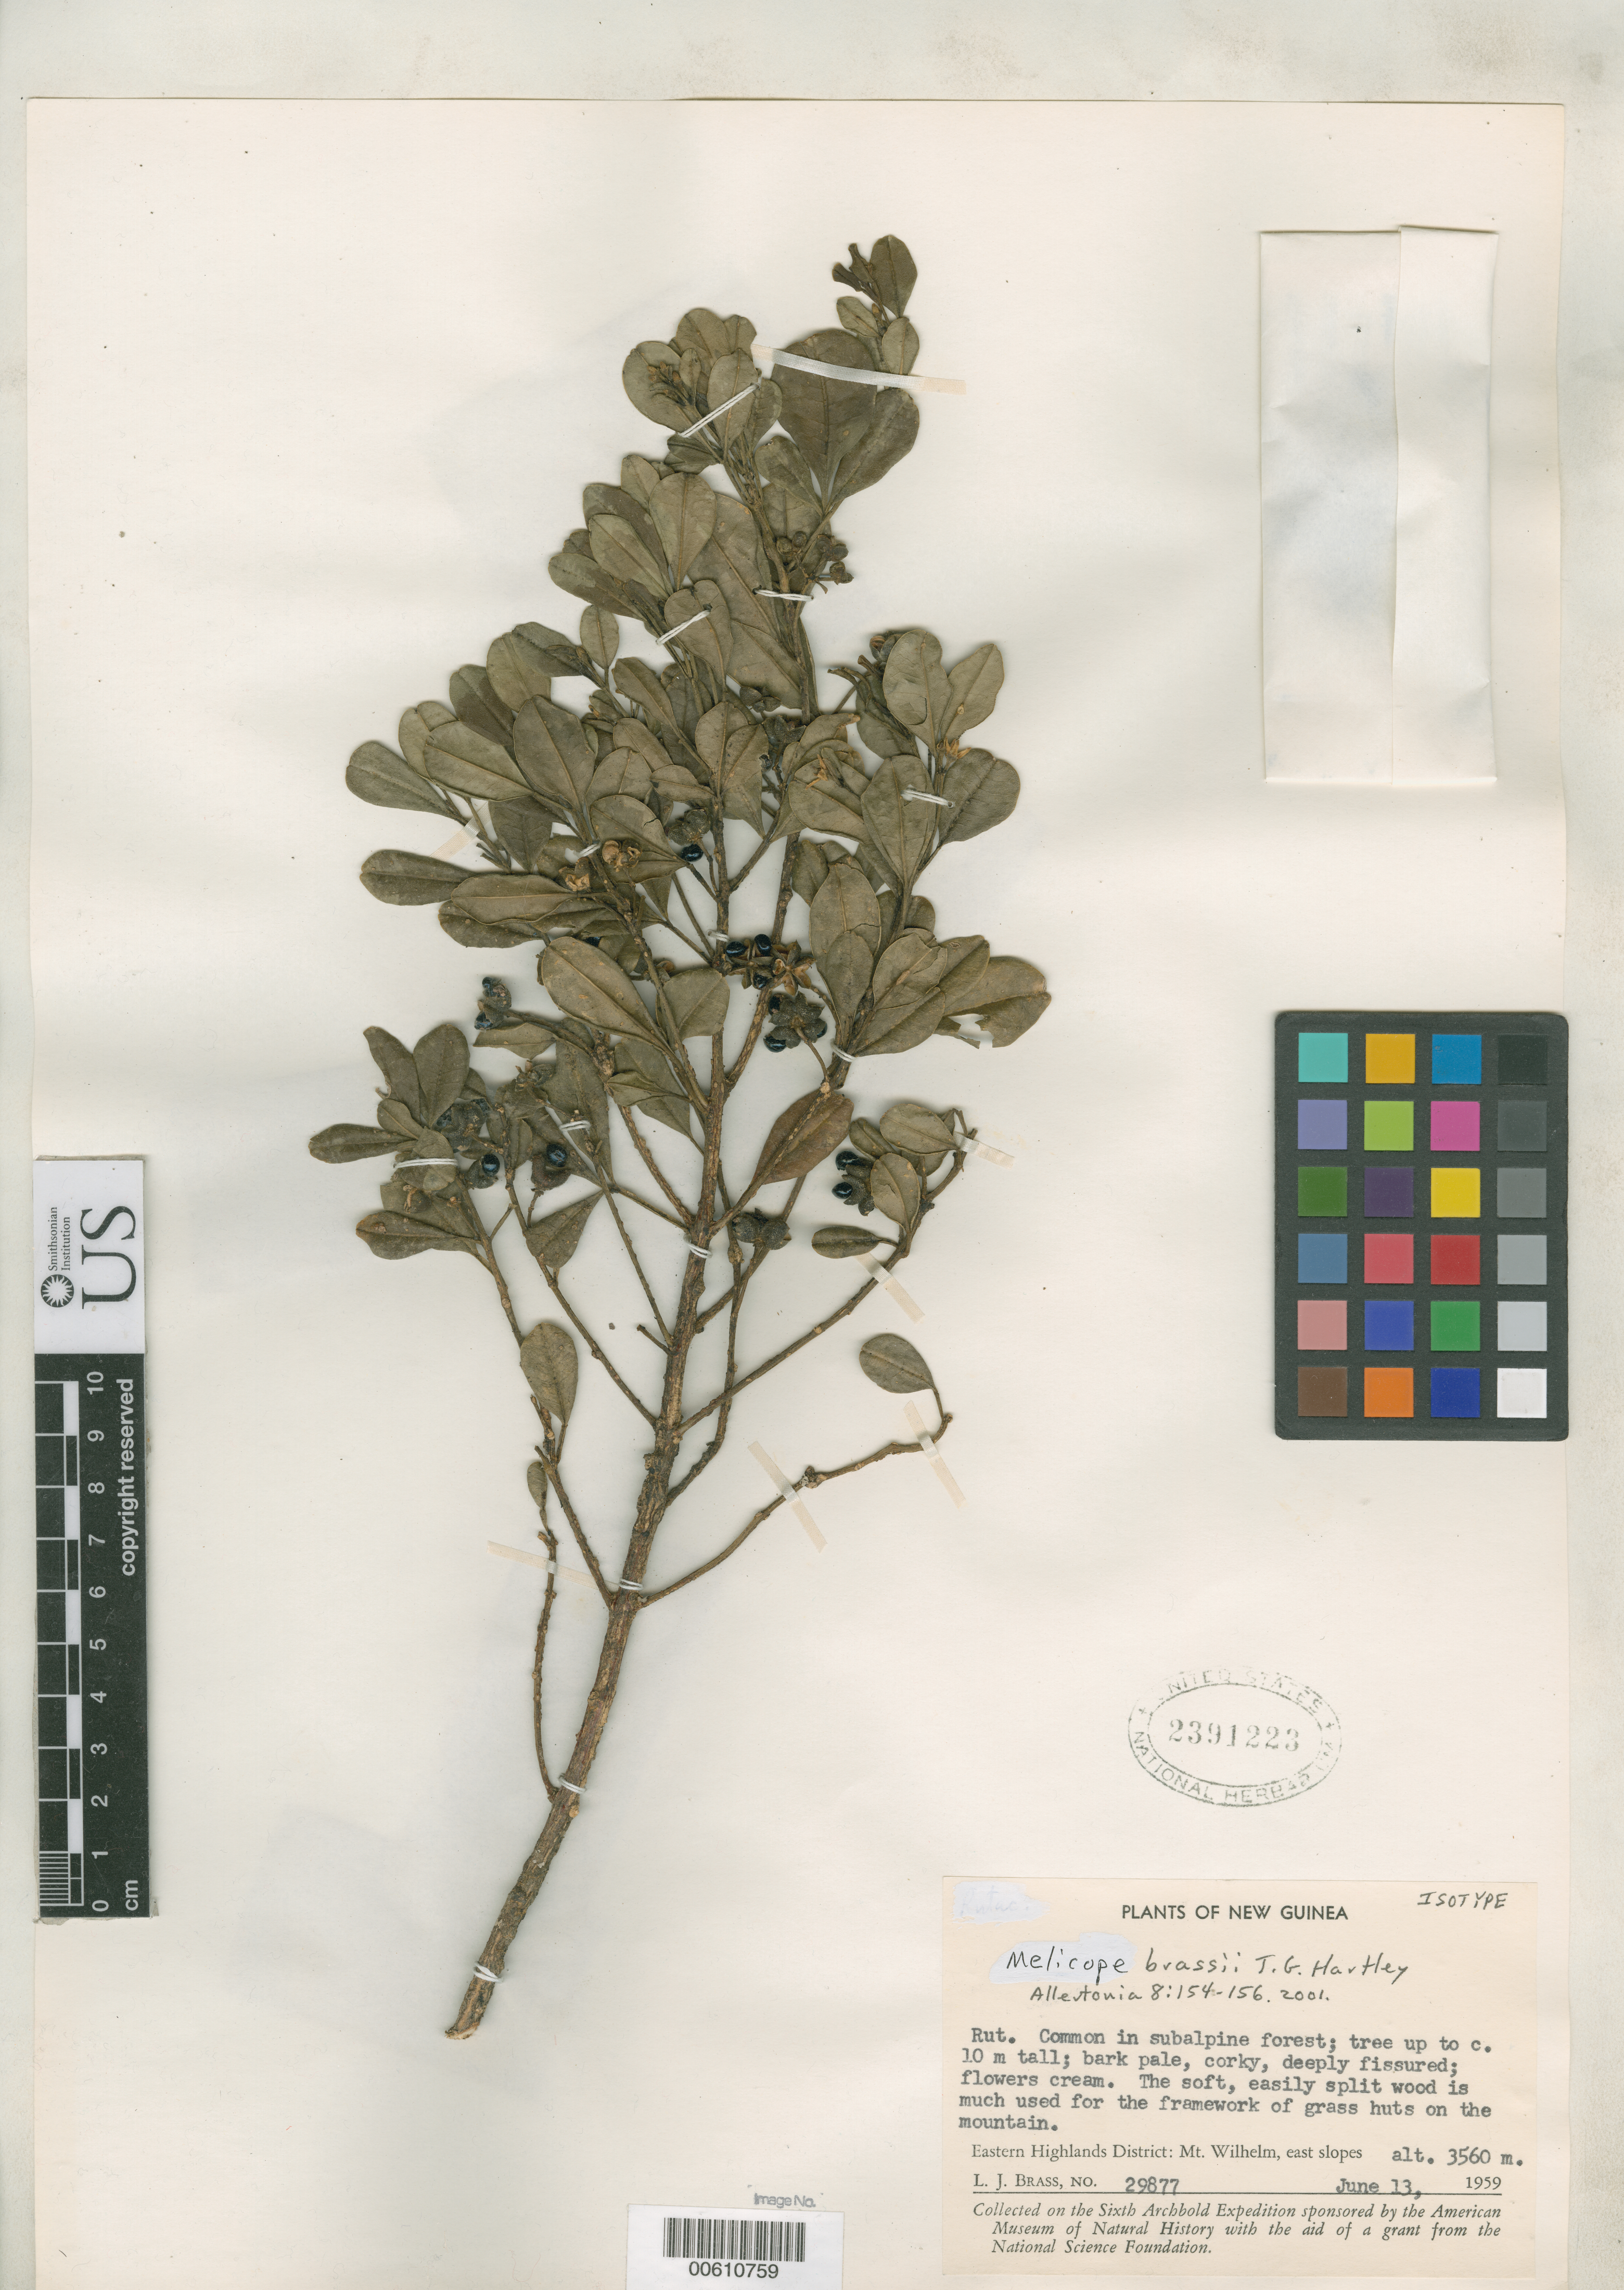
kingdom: Plantae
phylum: Tracheophyta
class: Magnoliopsida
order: Sapindales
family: Rutaceae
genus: Melicope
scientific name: Melicope brassii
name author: T.G. Hartley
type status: Isotype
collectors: L. J. Brass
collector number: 29877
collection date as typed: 13 Jun 1959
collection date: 1959-06-13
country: Papua New Guinea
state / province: Eastern Highlands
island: New Guinea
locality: Mt. Wilhelm.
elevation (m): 3560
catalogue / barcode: US 2391223